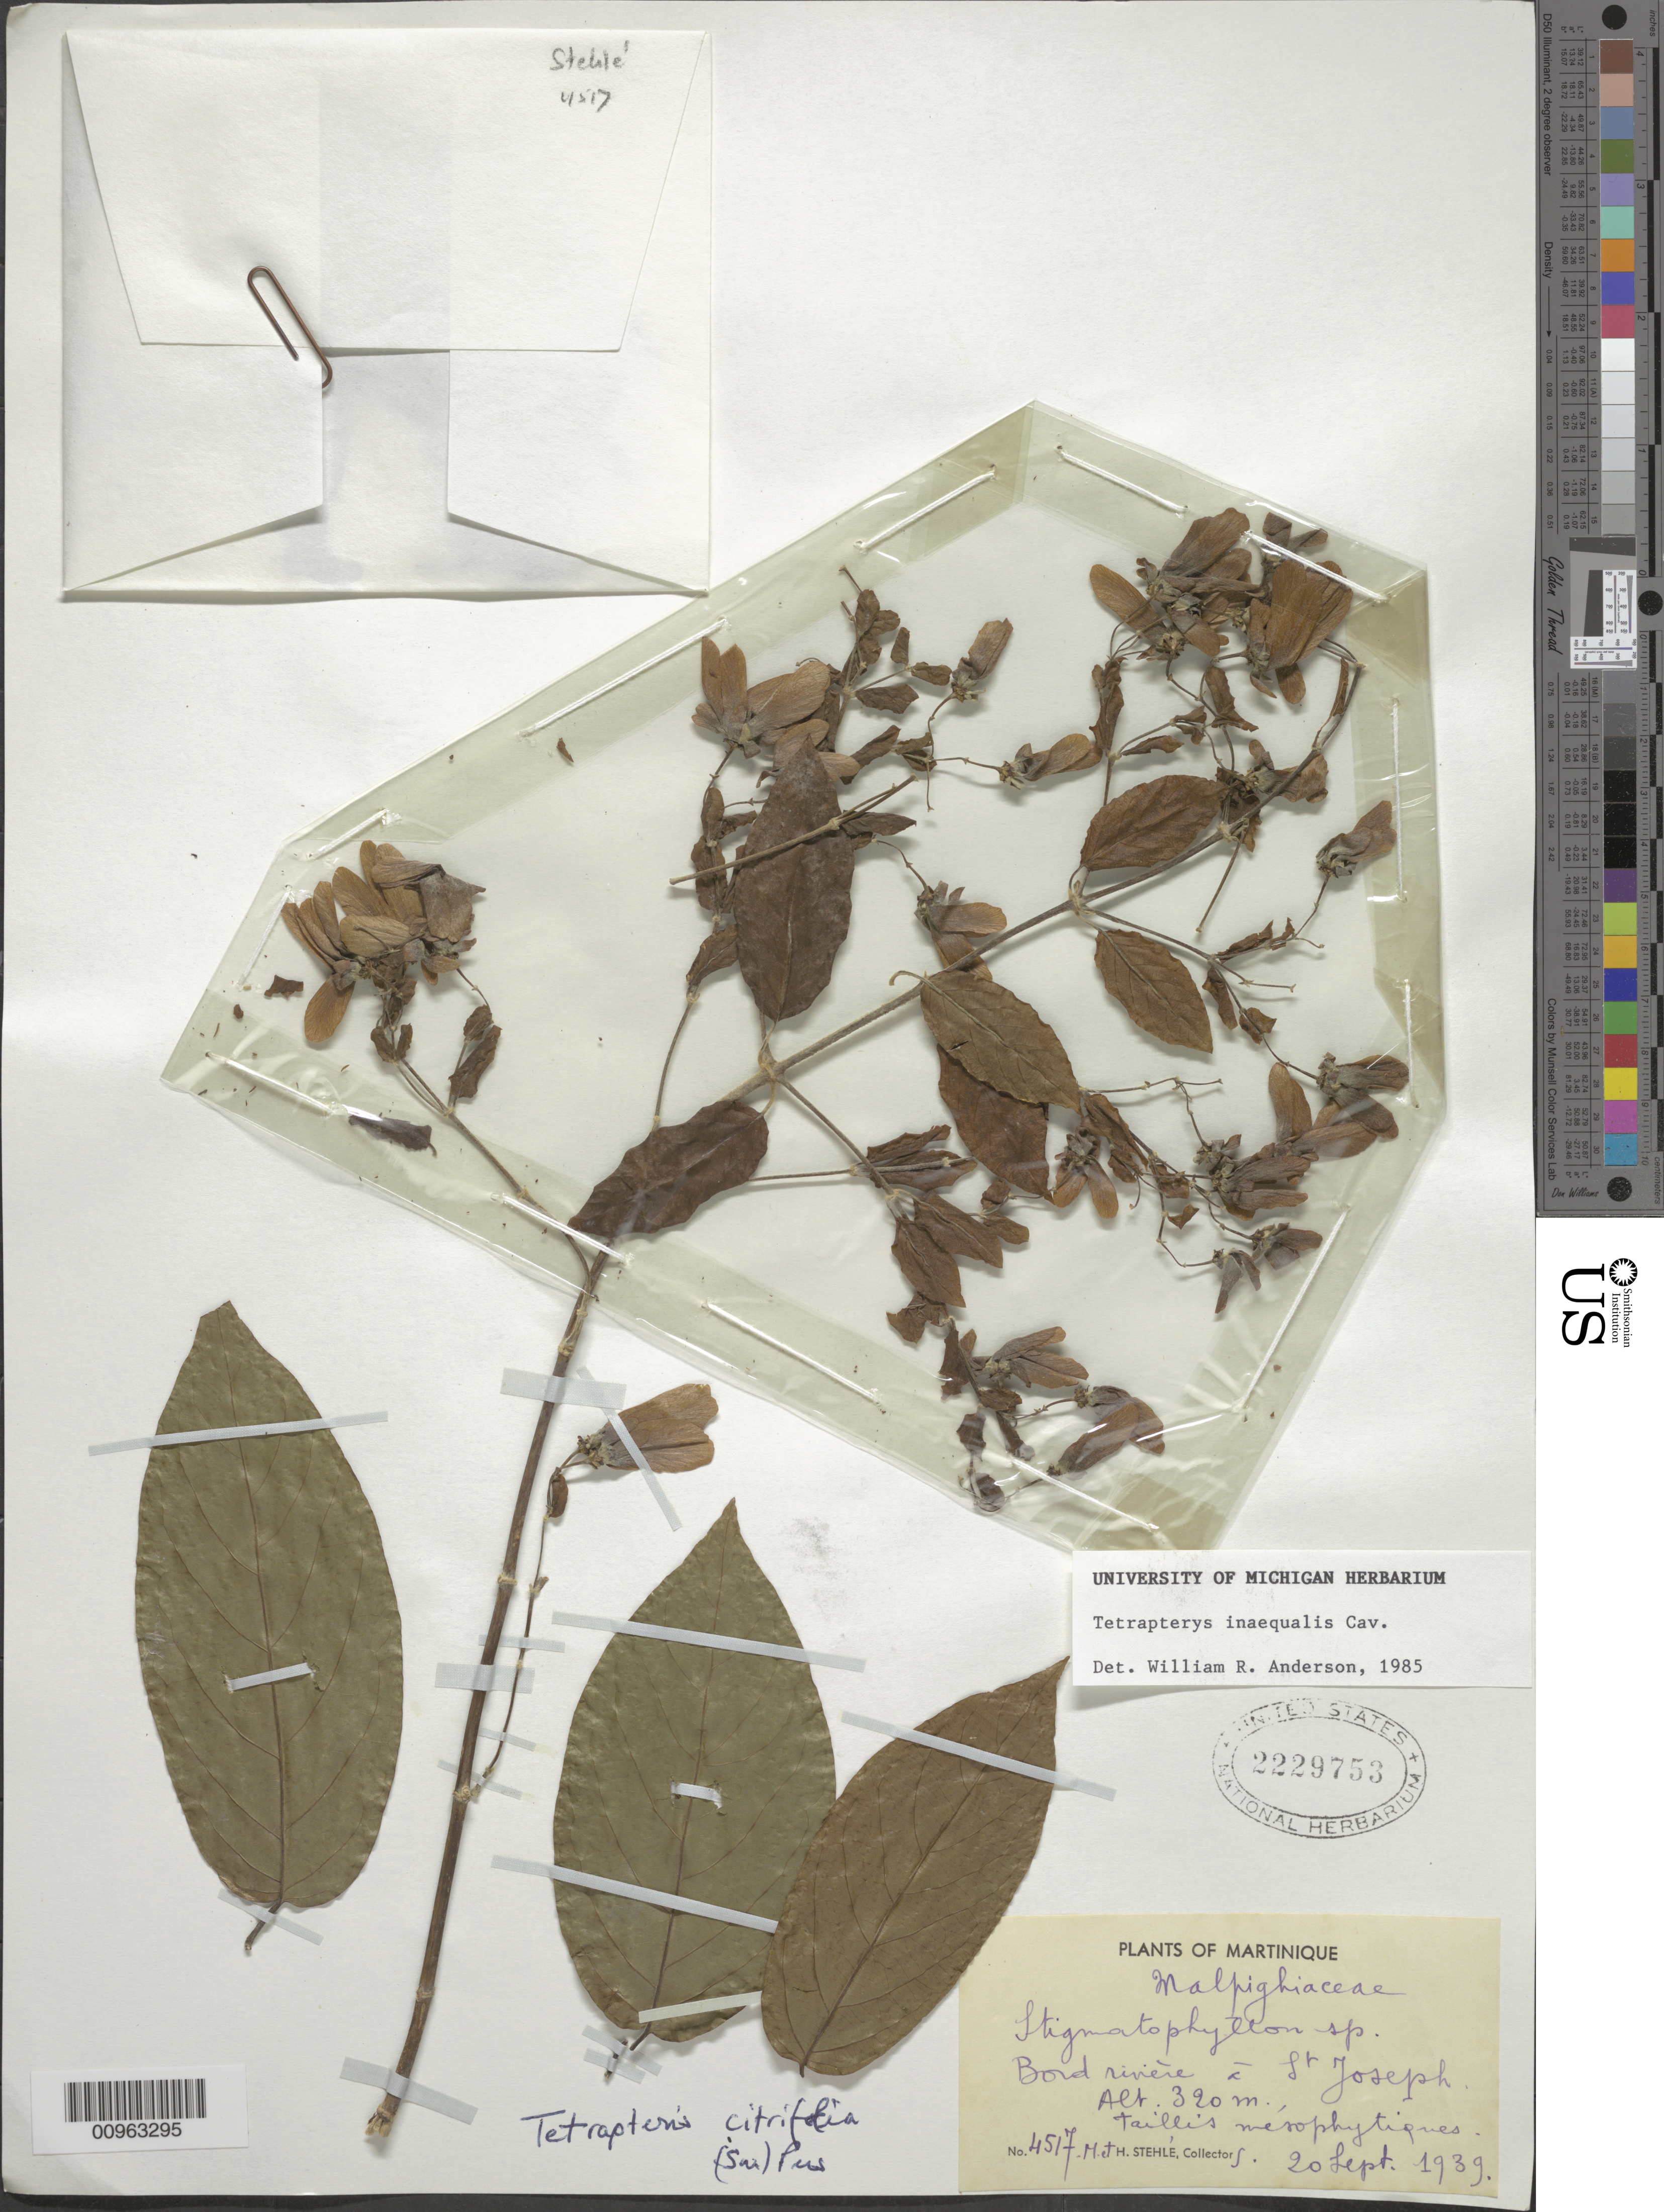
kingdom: Plantae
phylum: Tracheophyta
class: Magnoliopsida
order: Malpighiales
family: Malpighiaceae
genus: Tetrapterys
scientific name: Tetrapterys inaequalis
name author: Cav.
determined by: Anderson, W. R., (MICH), University of Michigan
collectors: H. Stehlé & M. Stehlé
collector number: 4517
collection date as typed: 20 Sep 1939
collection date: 1939-09-20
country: Martinique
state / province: Fort-de-France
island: Martinique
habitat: Bord rivière, taillis mesophytiques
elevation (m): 320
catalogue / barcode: US 2229753